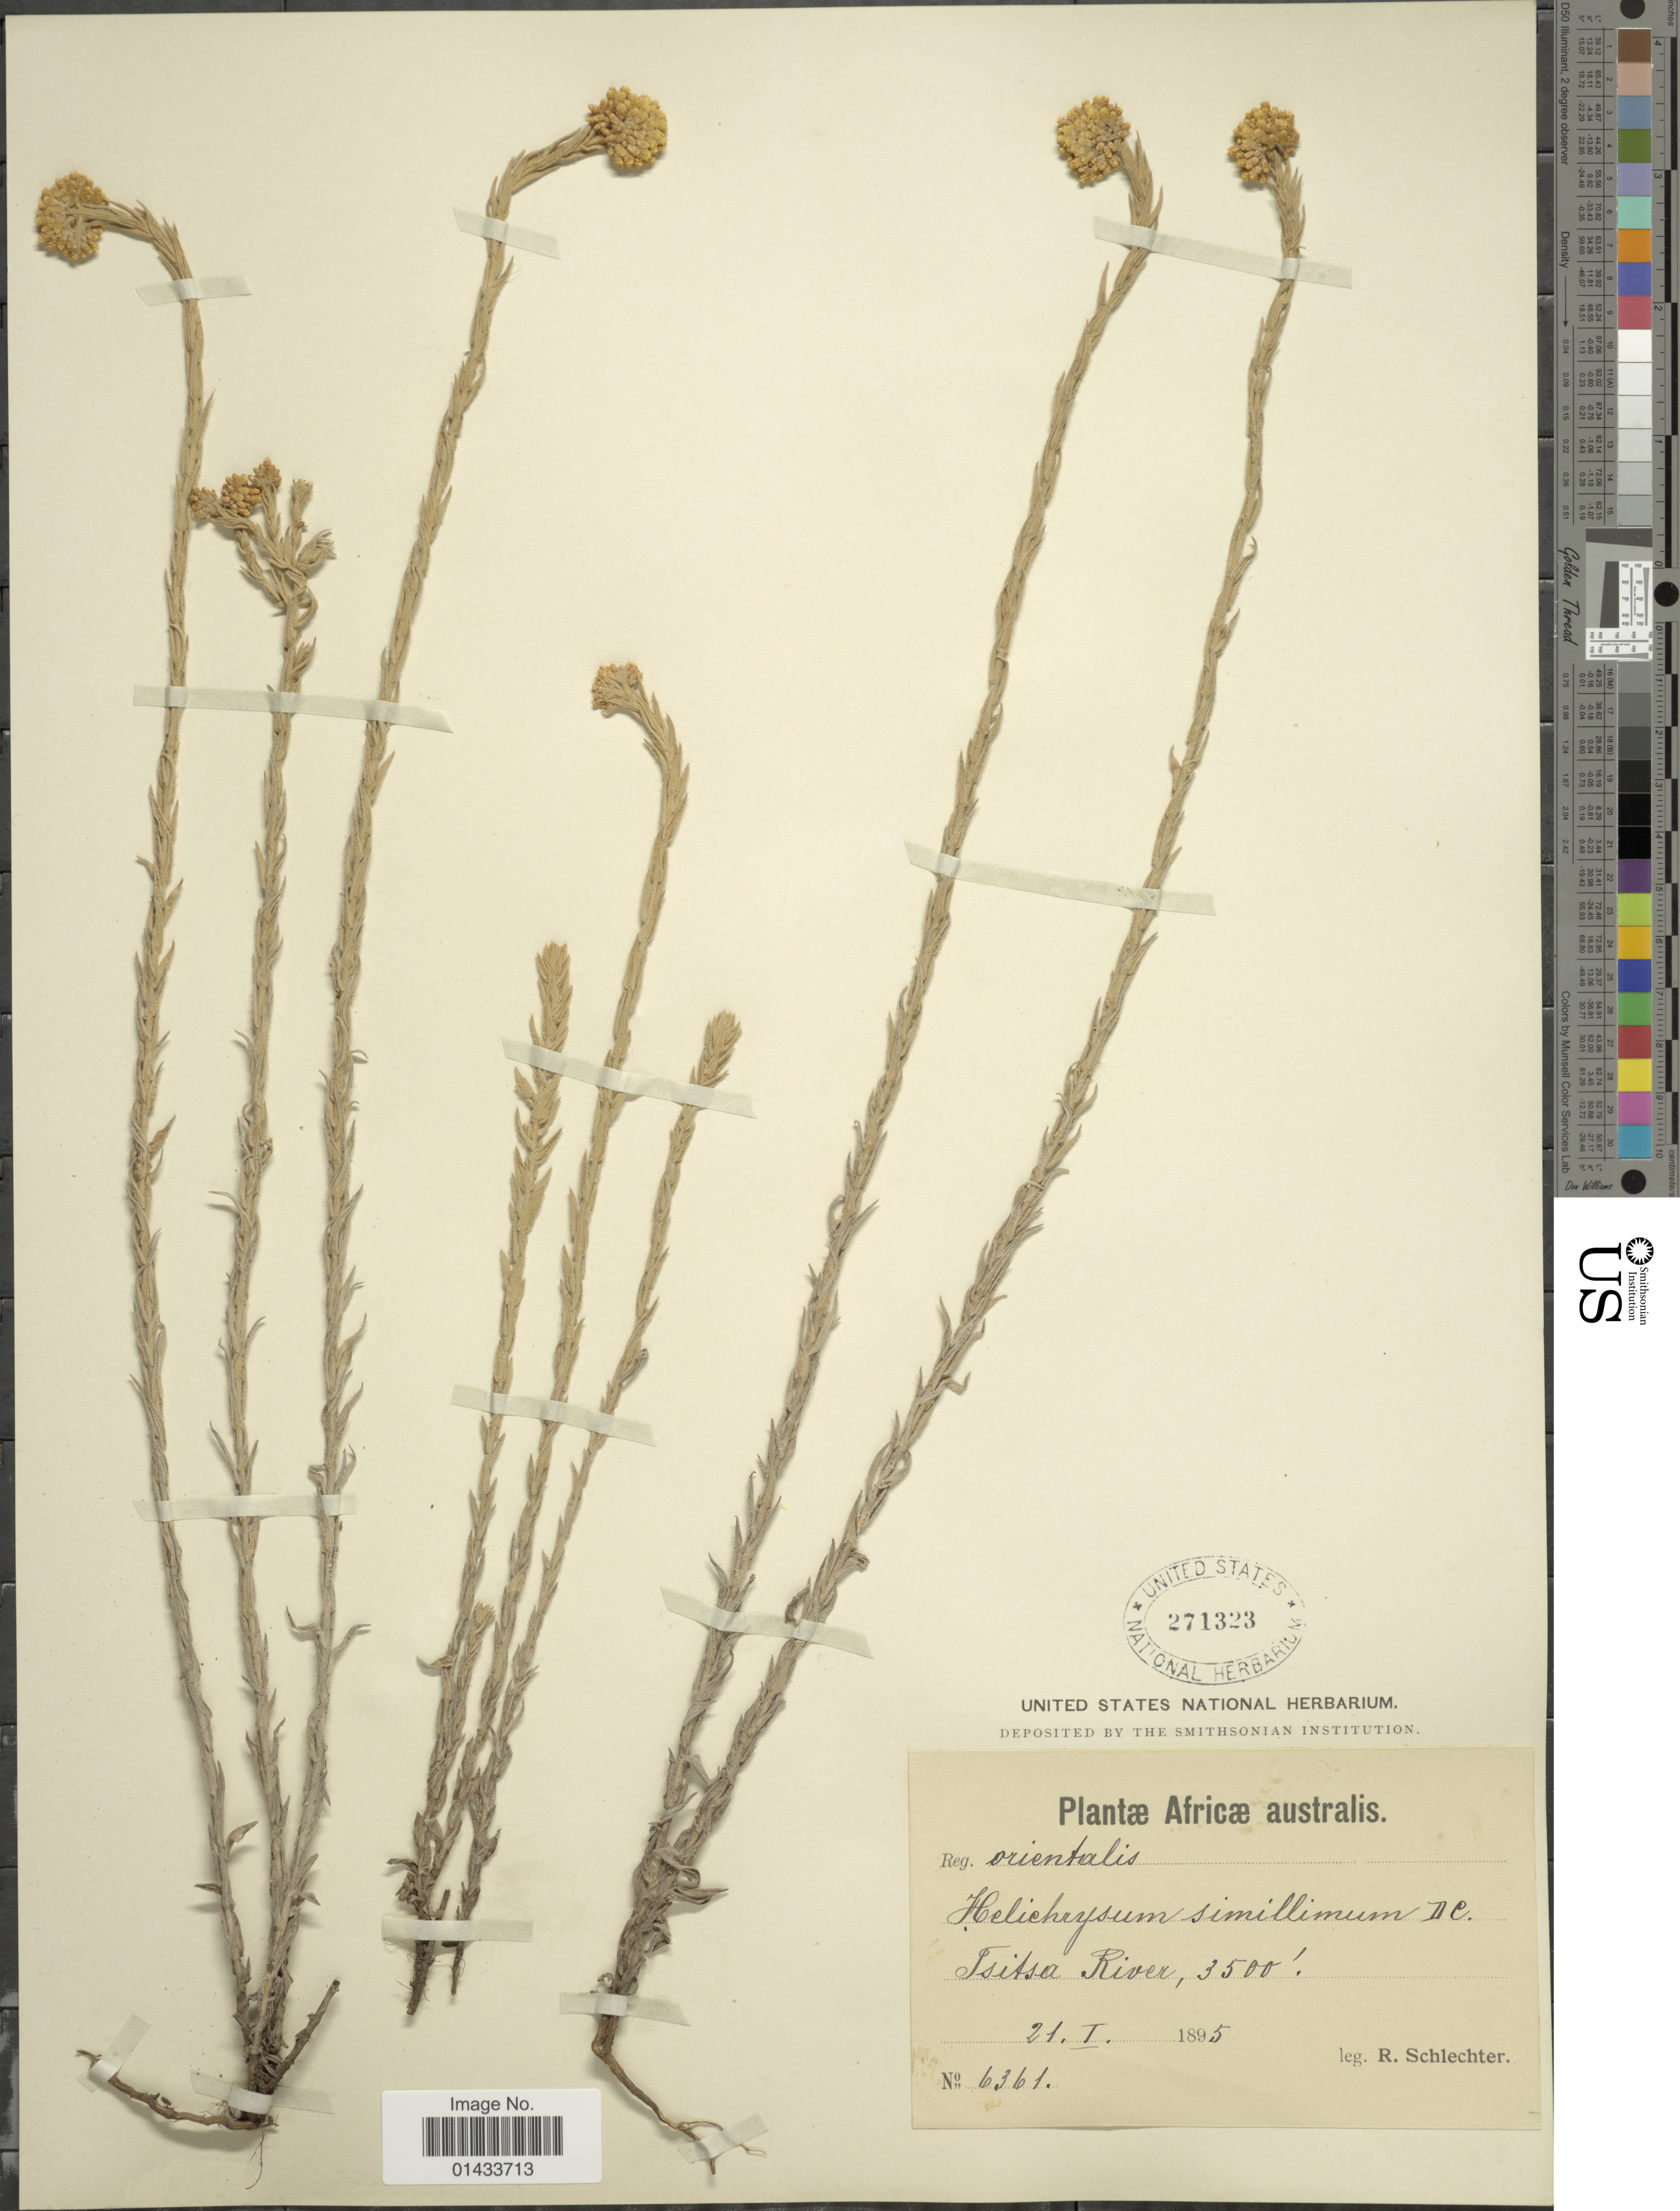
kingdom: Plantae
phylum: Tracheophyta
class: Magnoliopsida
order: Asterales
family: Asteraceae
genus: Helichrysum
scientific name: Helichrysum simillimum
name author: DC.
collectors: F. R. R. Schlechter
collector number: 6361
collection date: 1895-01-21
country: South Africa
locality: Tsitsa River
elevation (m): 1067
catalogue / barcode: US 271323